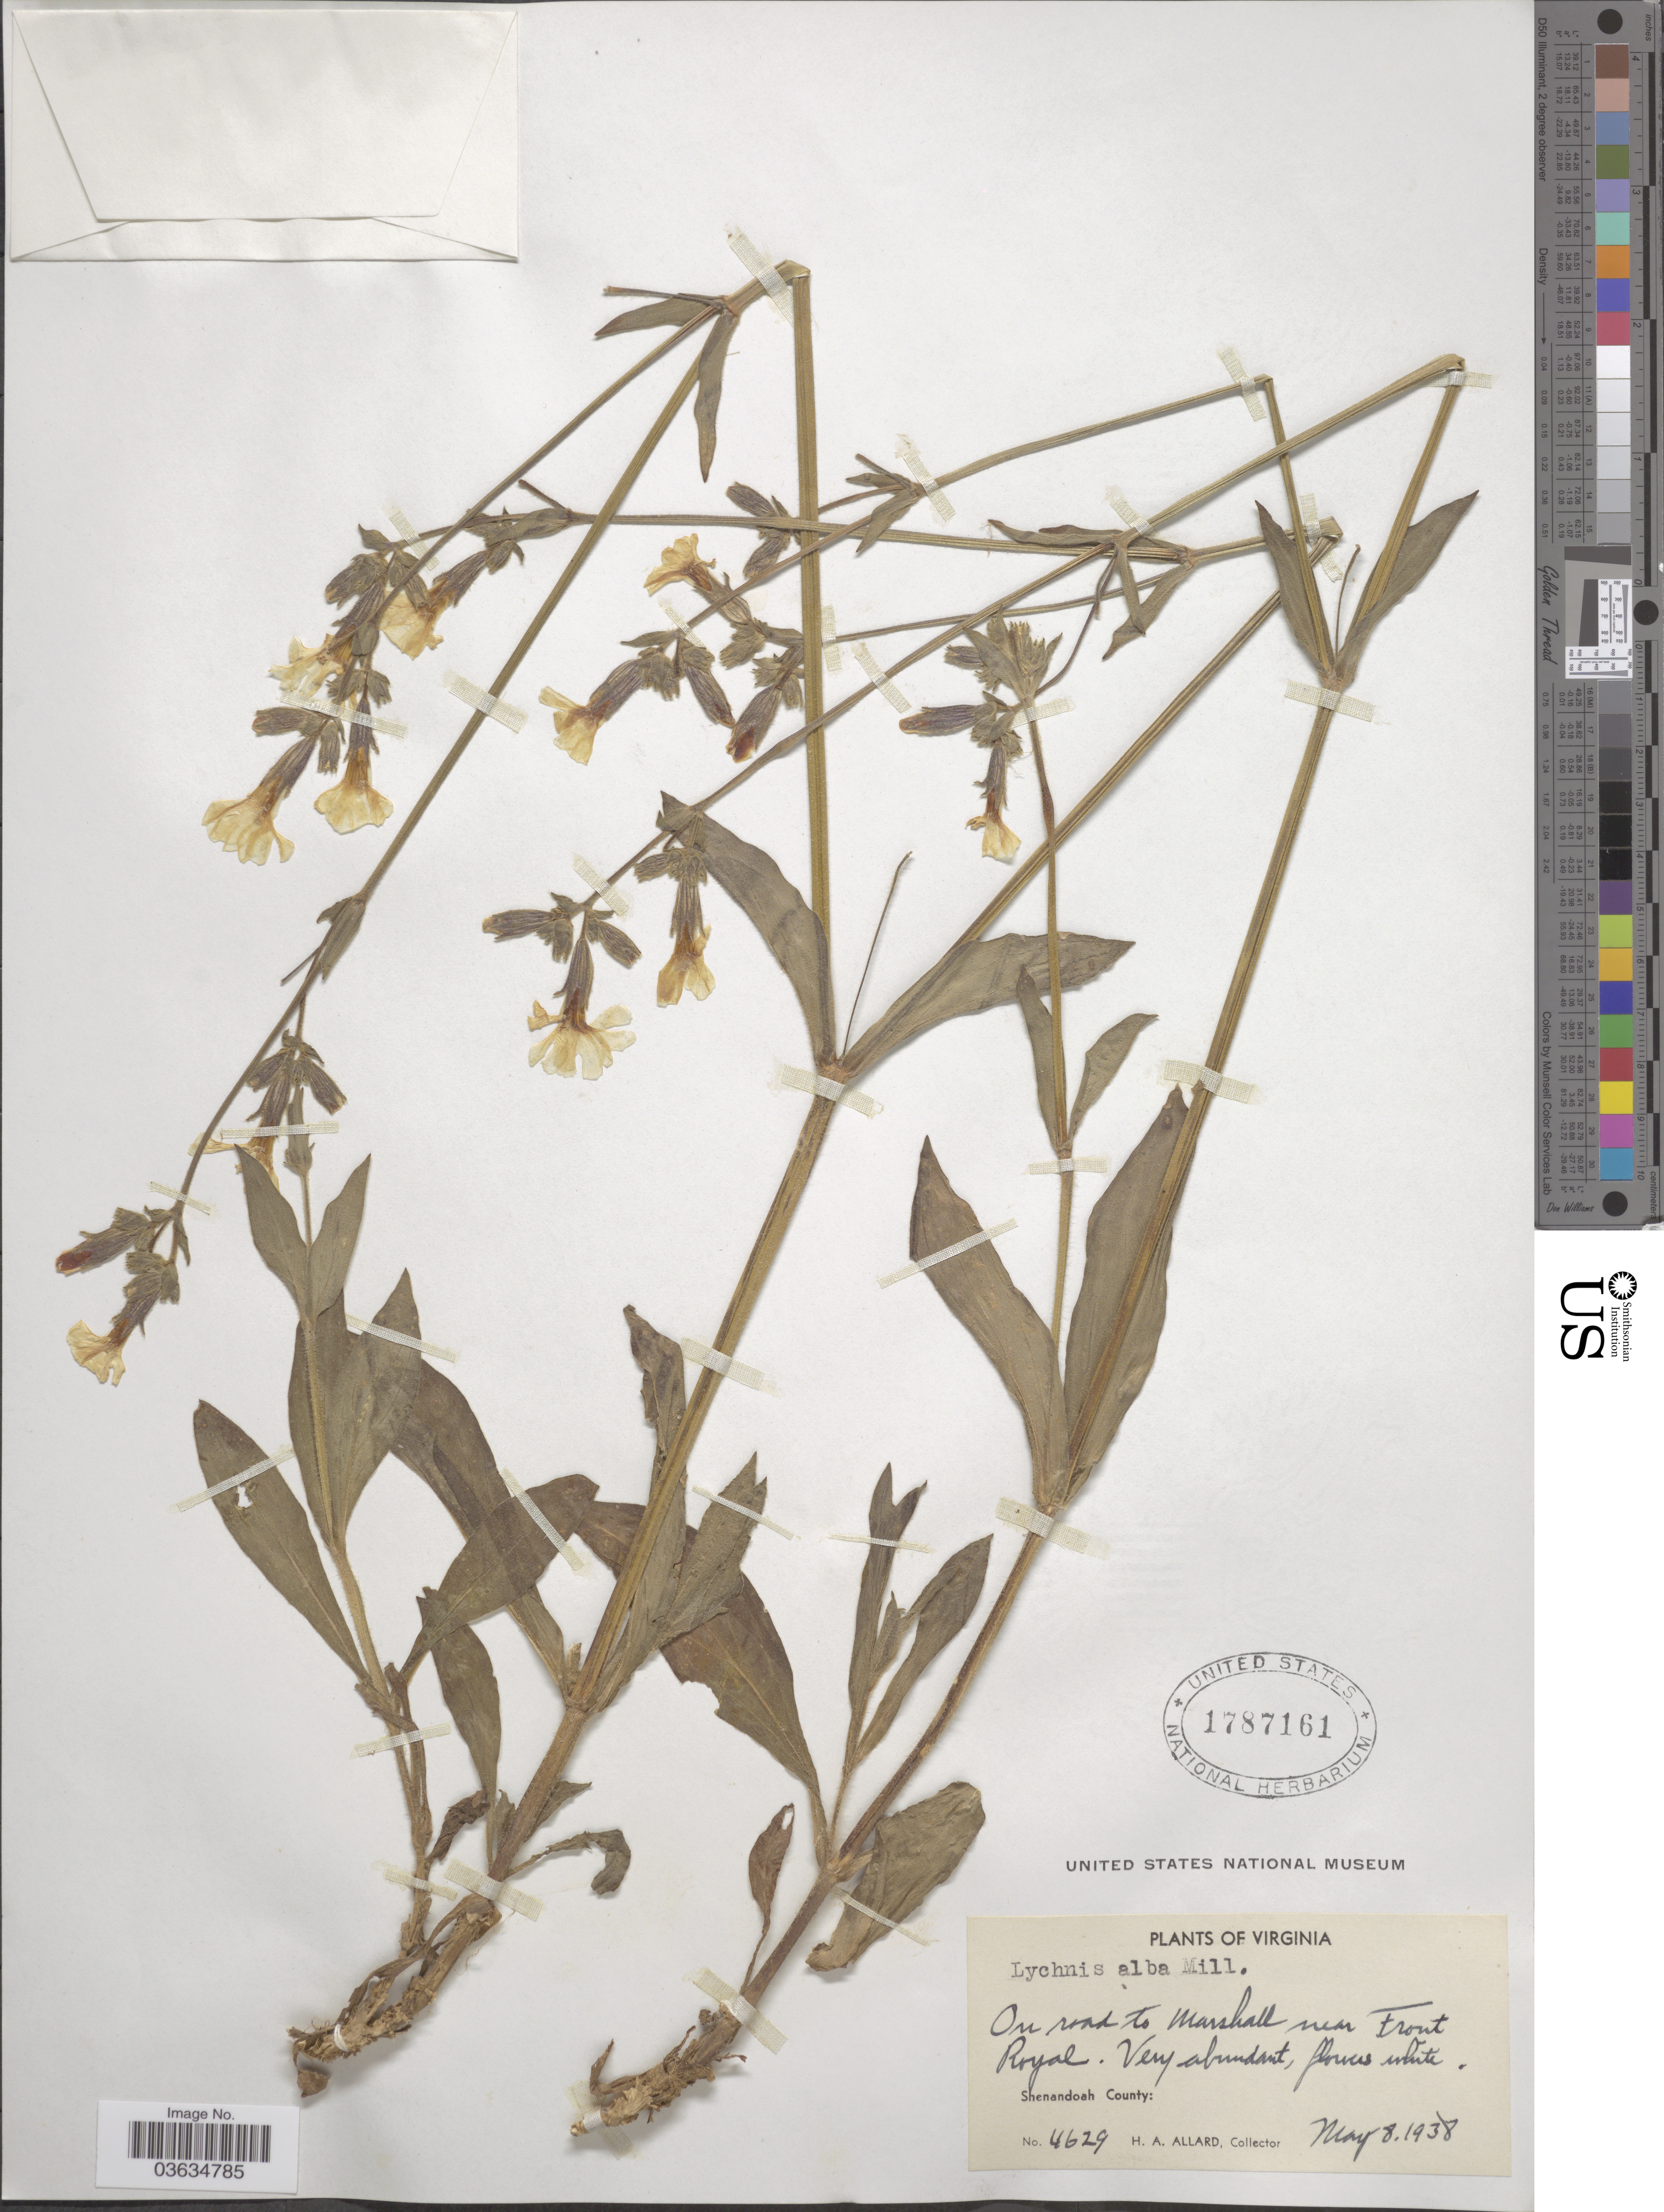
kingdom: Plantae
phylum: Tracheophyta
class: Magnoliopsida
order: Caryophyllales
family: Caryophyllaceae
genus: Silene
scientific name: Silene latifolia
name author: Poir.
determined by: Strong, Mark T., (BOT), Smithsonian Institution - National Museum of Natural History (UNITED STATES)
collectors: H. A. Allard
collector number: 4629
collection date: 1938-05-08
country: United States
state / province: Virginia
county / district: Shenandoah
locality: On road to Marshall near Front Royal. Shenandoah County.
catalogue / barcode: US 1787161